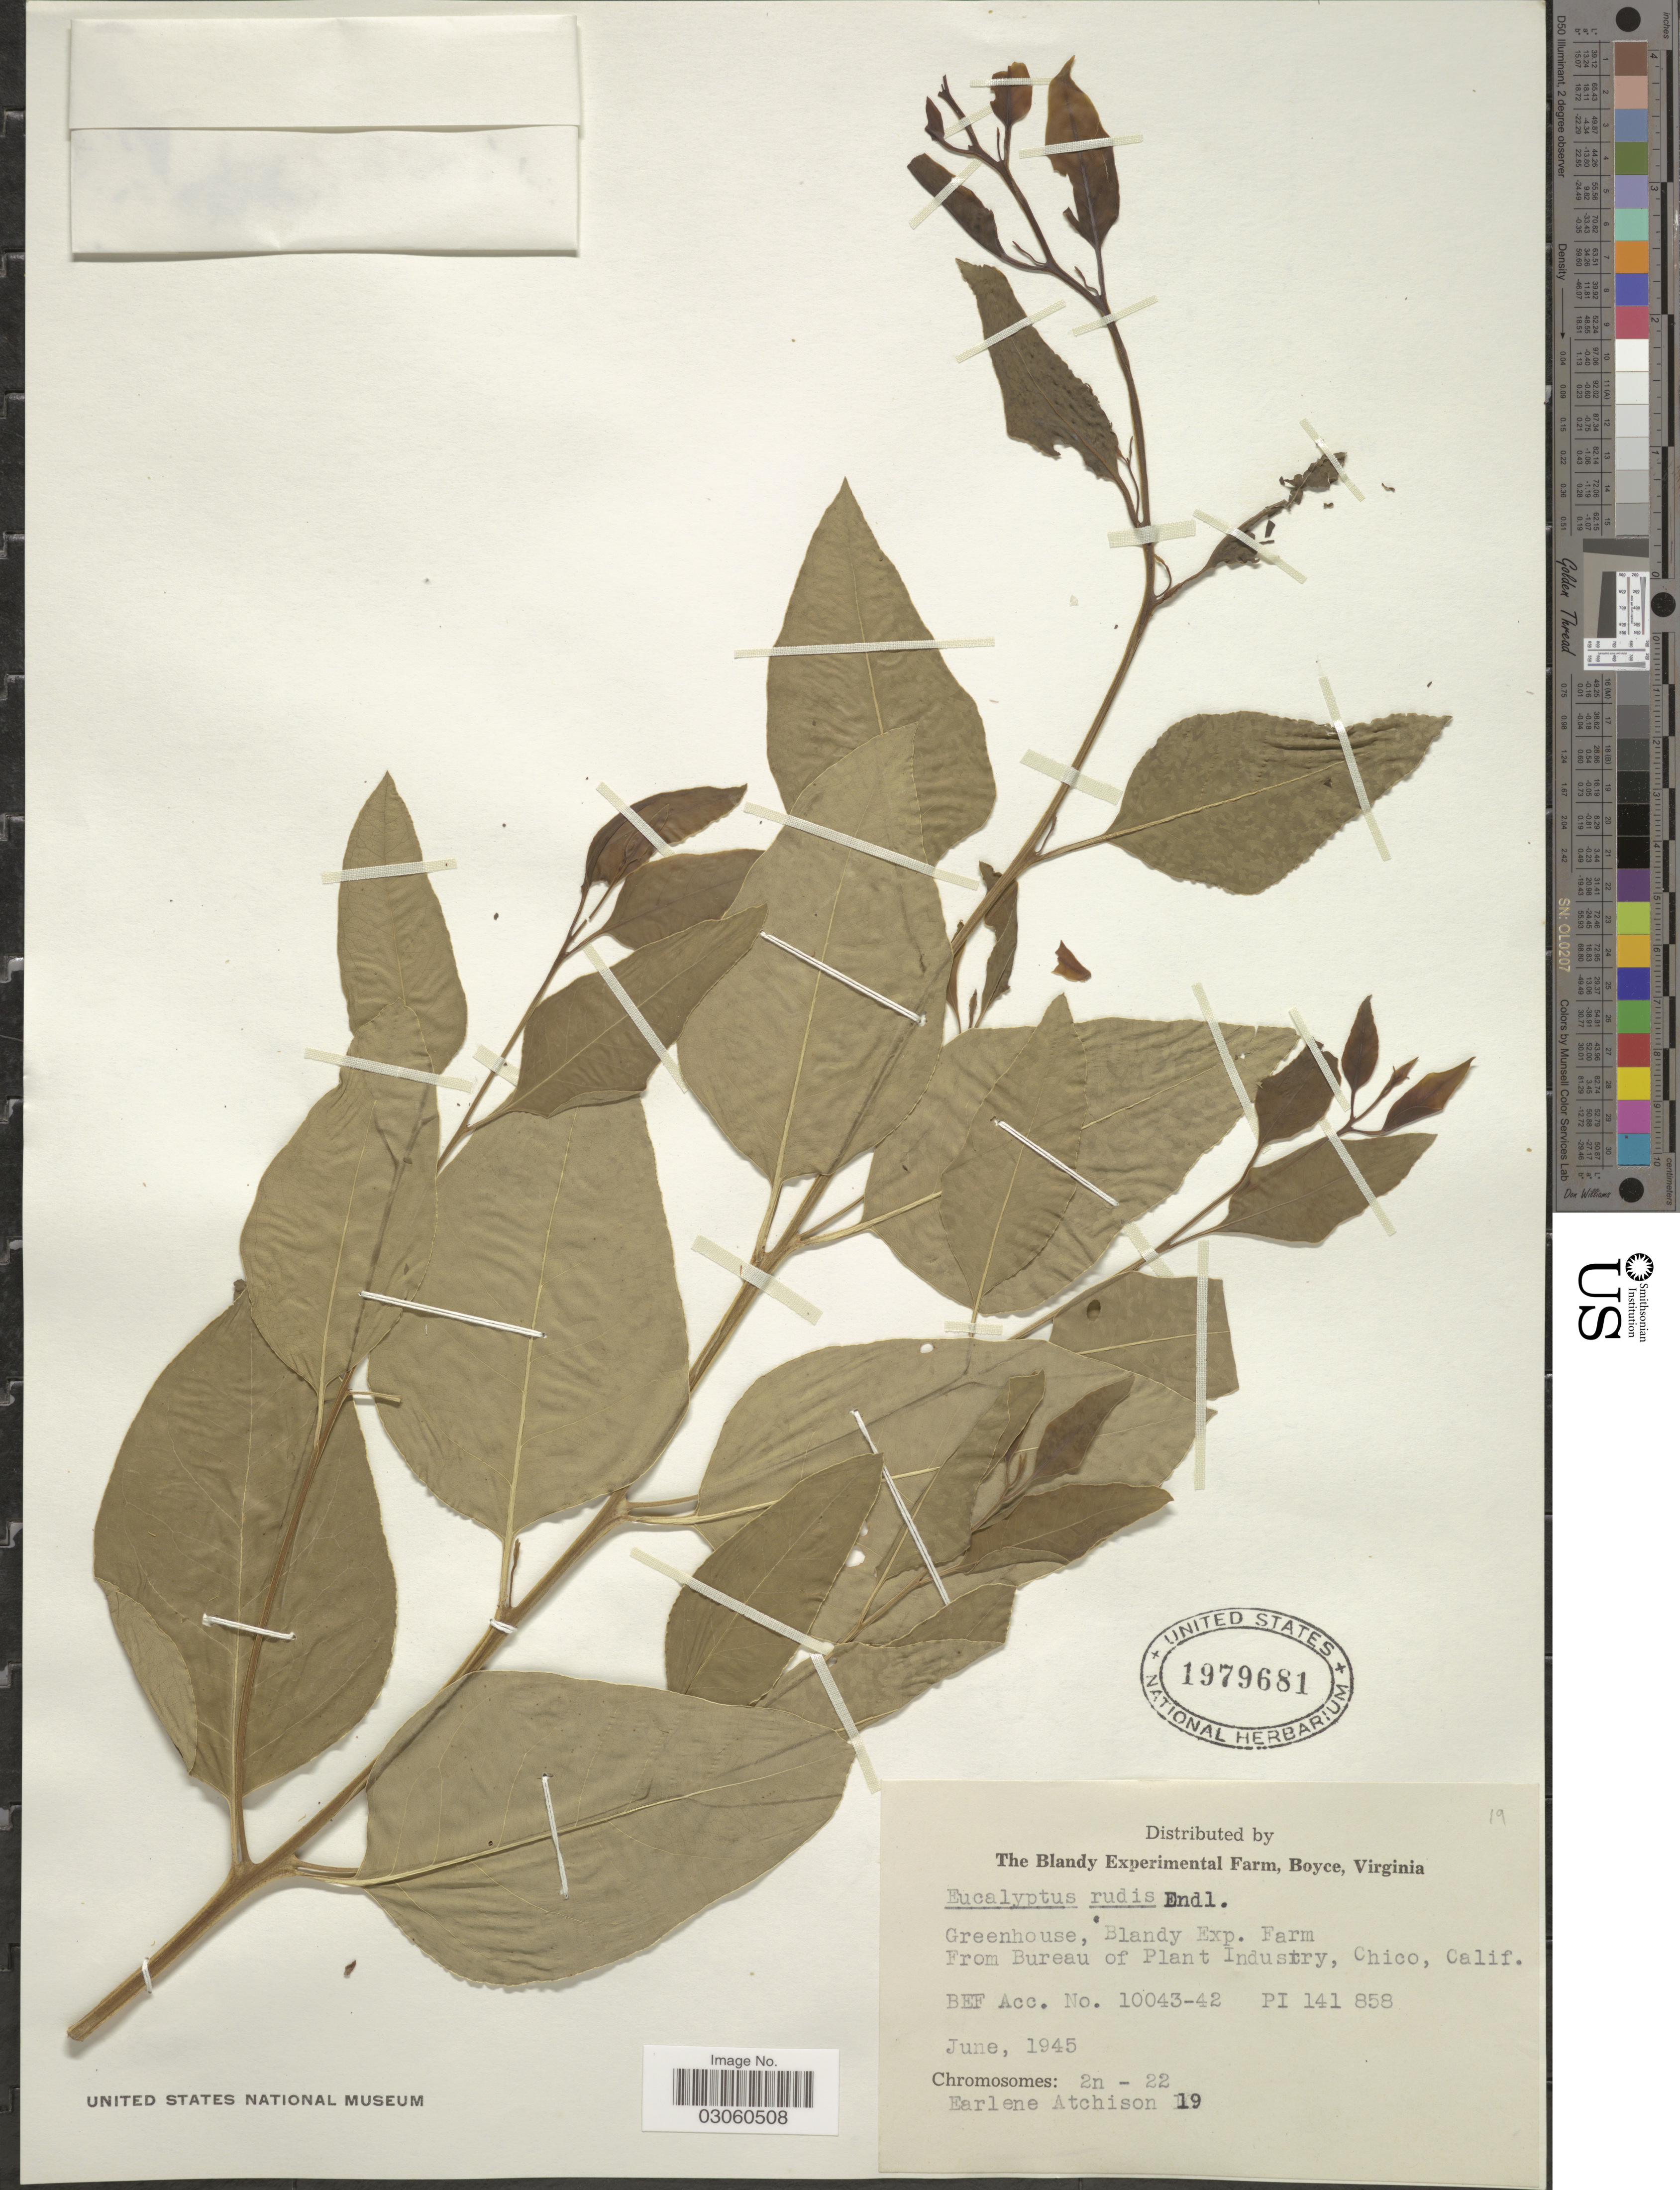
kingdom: Plantae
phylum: Tracheophyta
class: Magnoliopsida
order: Myrtales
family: Myrtaceae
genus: Eucalyptus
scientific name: Eucalyptus rudis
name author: Endl.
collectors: E. Atchison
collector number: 19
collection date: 1945-06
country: United States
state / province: Virginia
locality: The Blandy Experimental Farm, Boyce, Virginia.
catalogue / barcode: US 1979681